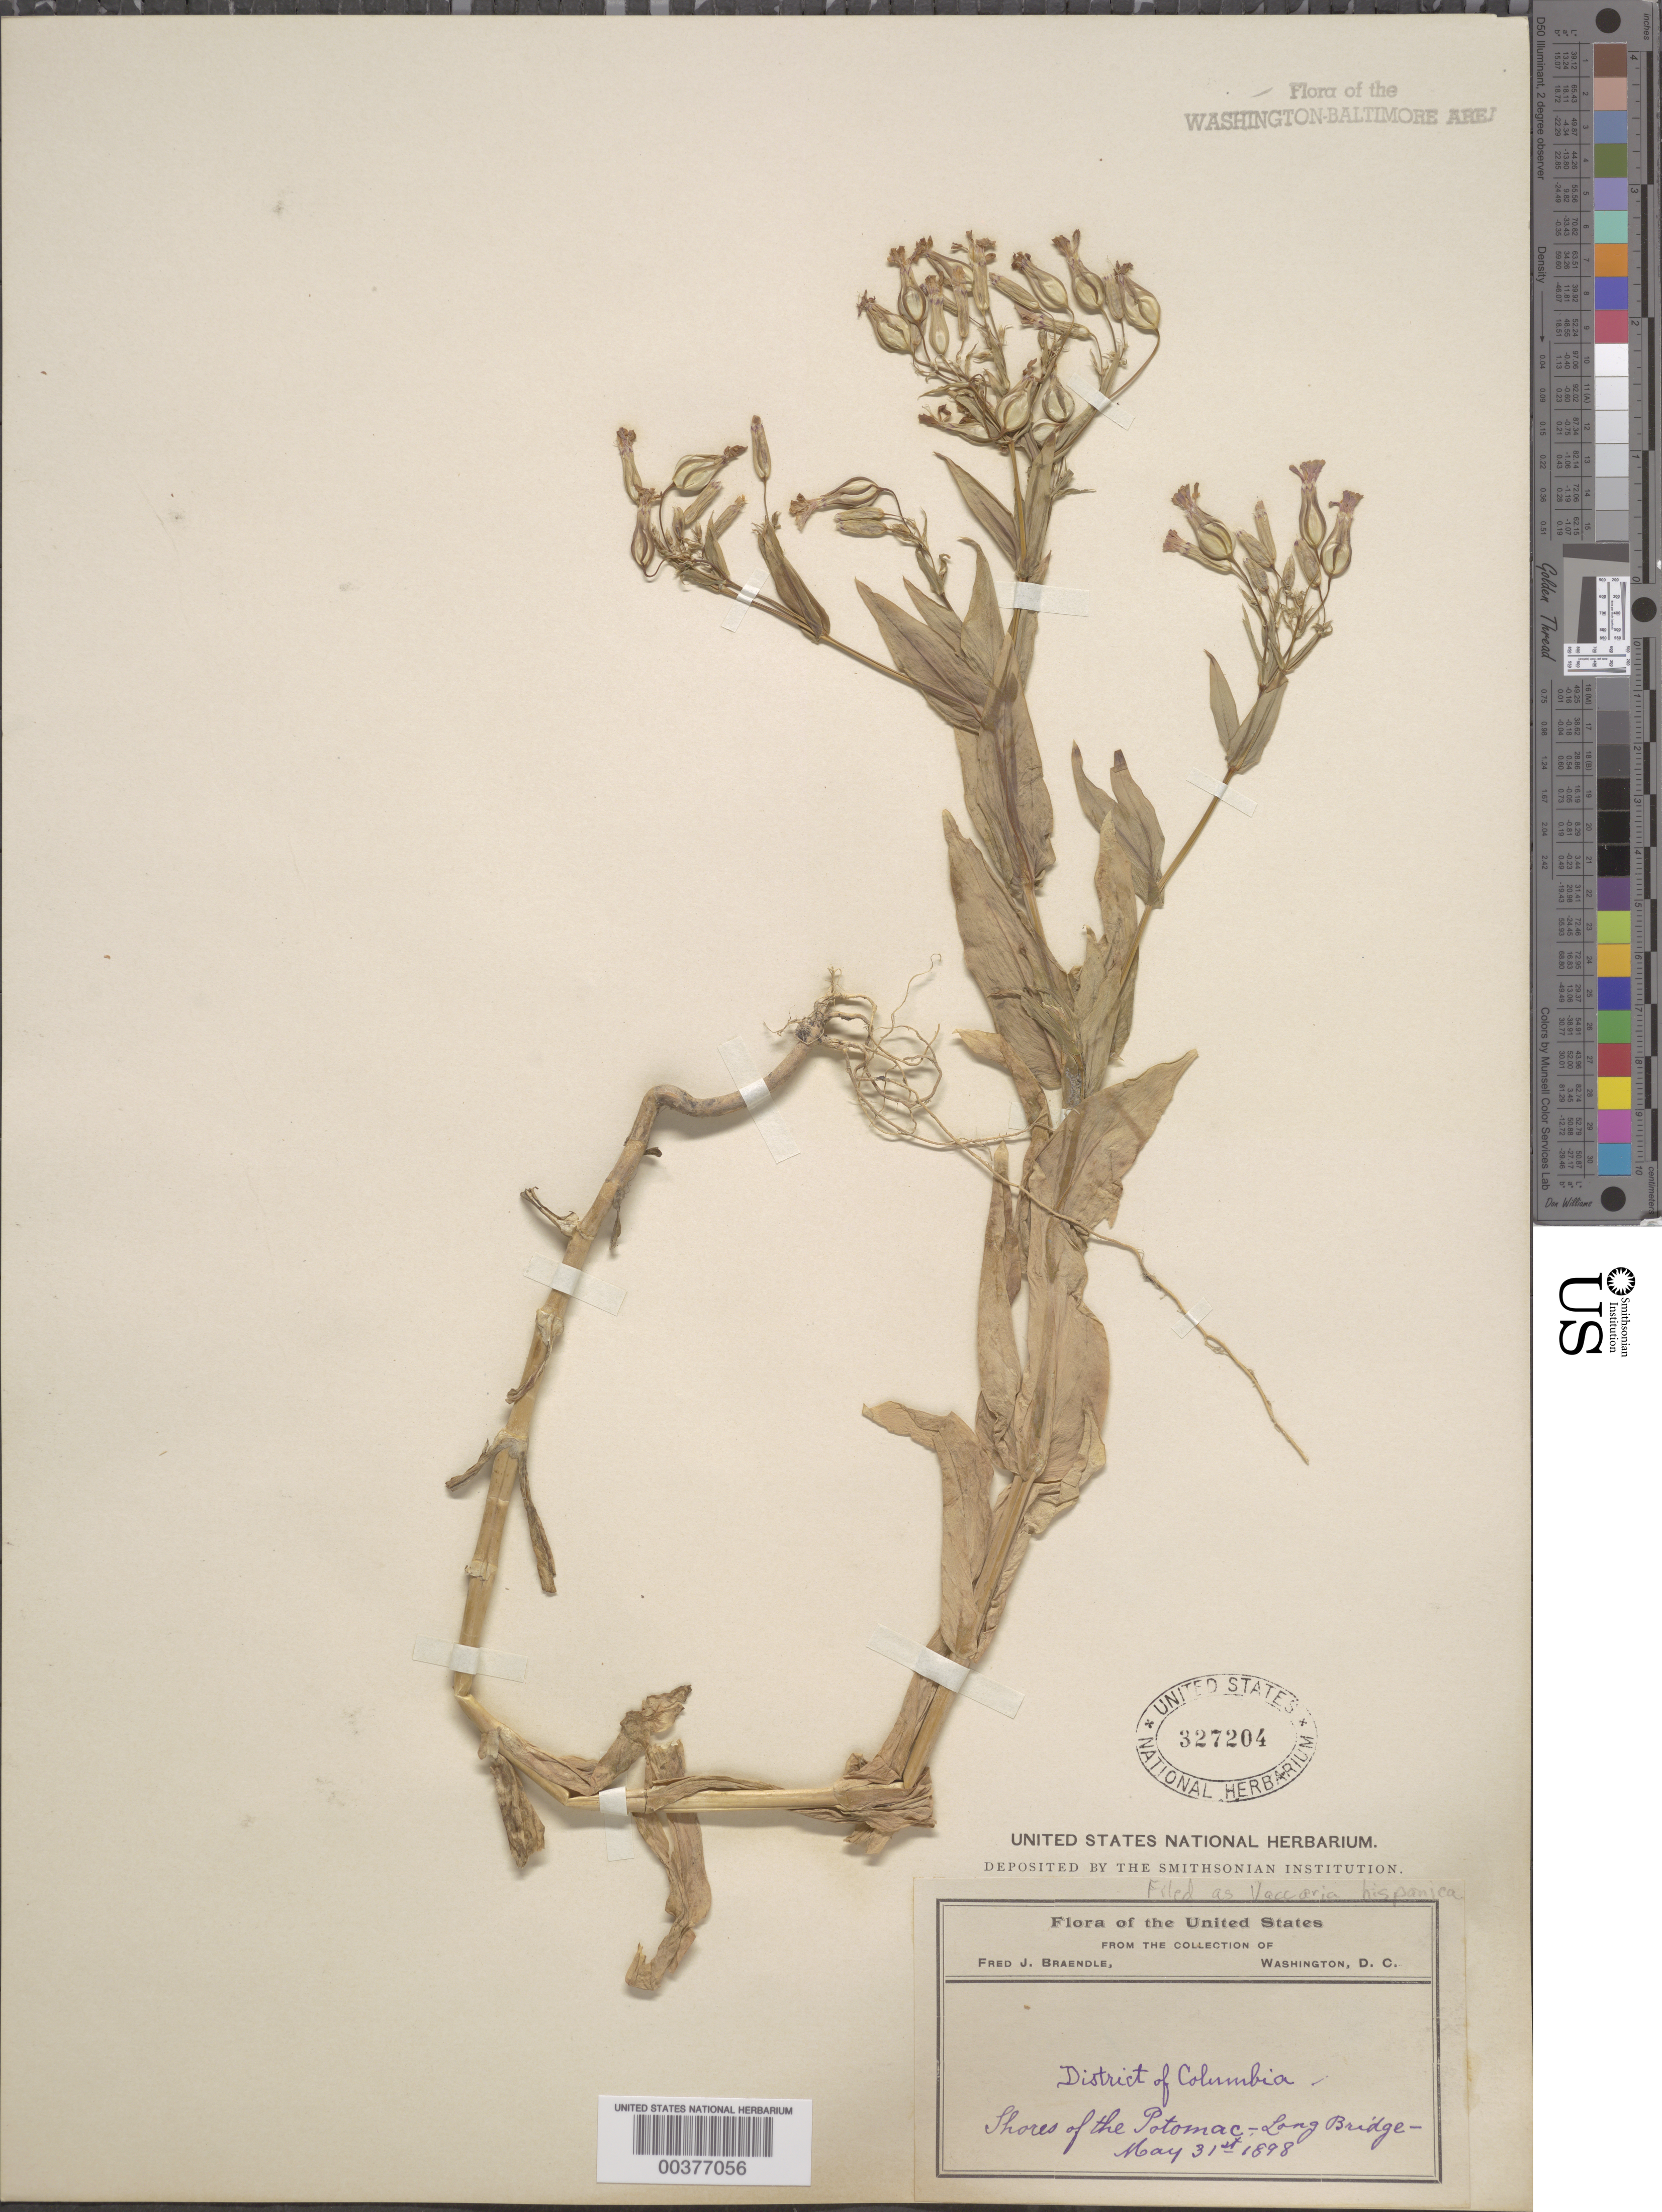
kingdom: Plantae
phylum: Tracheophyta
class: Magnoliopsida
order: Caryophyllales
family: Caryophyllaceae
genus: Vaccaria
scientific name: Vaccaria hispanica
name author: (Mill.) Rauschert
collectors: F. Braendle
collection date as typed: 31 May 1898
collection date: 1898-05-31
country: United States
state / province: District of Columbia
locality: Potomac River, Long Bridge (14th Street Bridge)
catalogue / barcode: US 327204